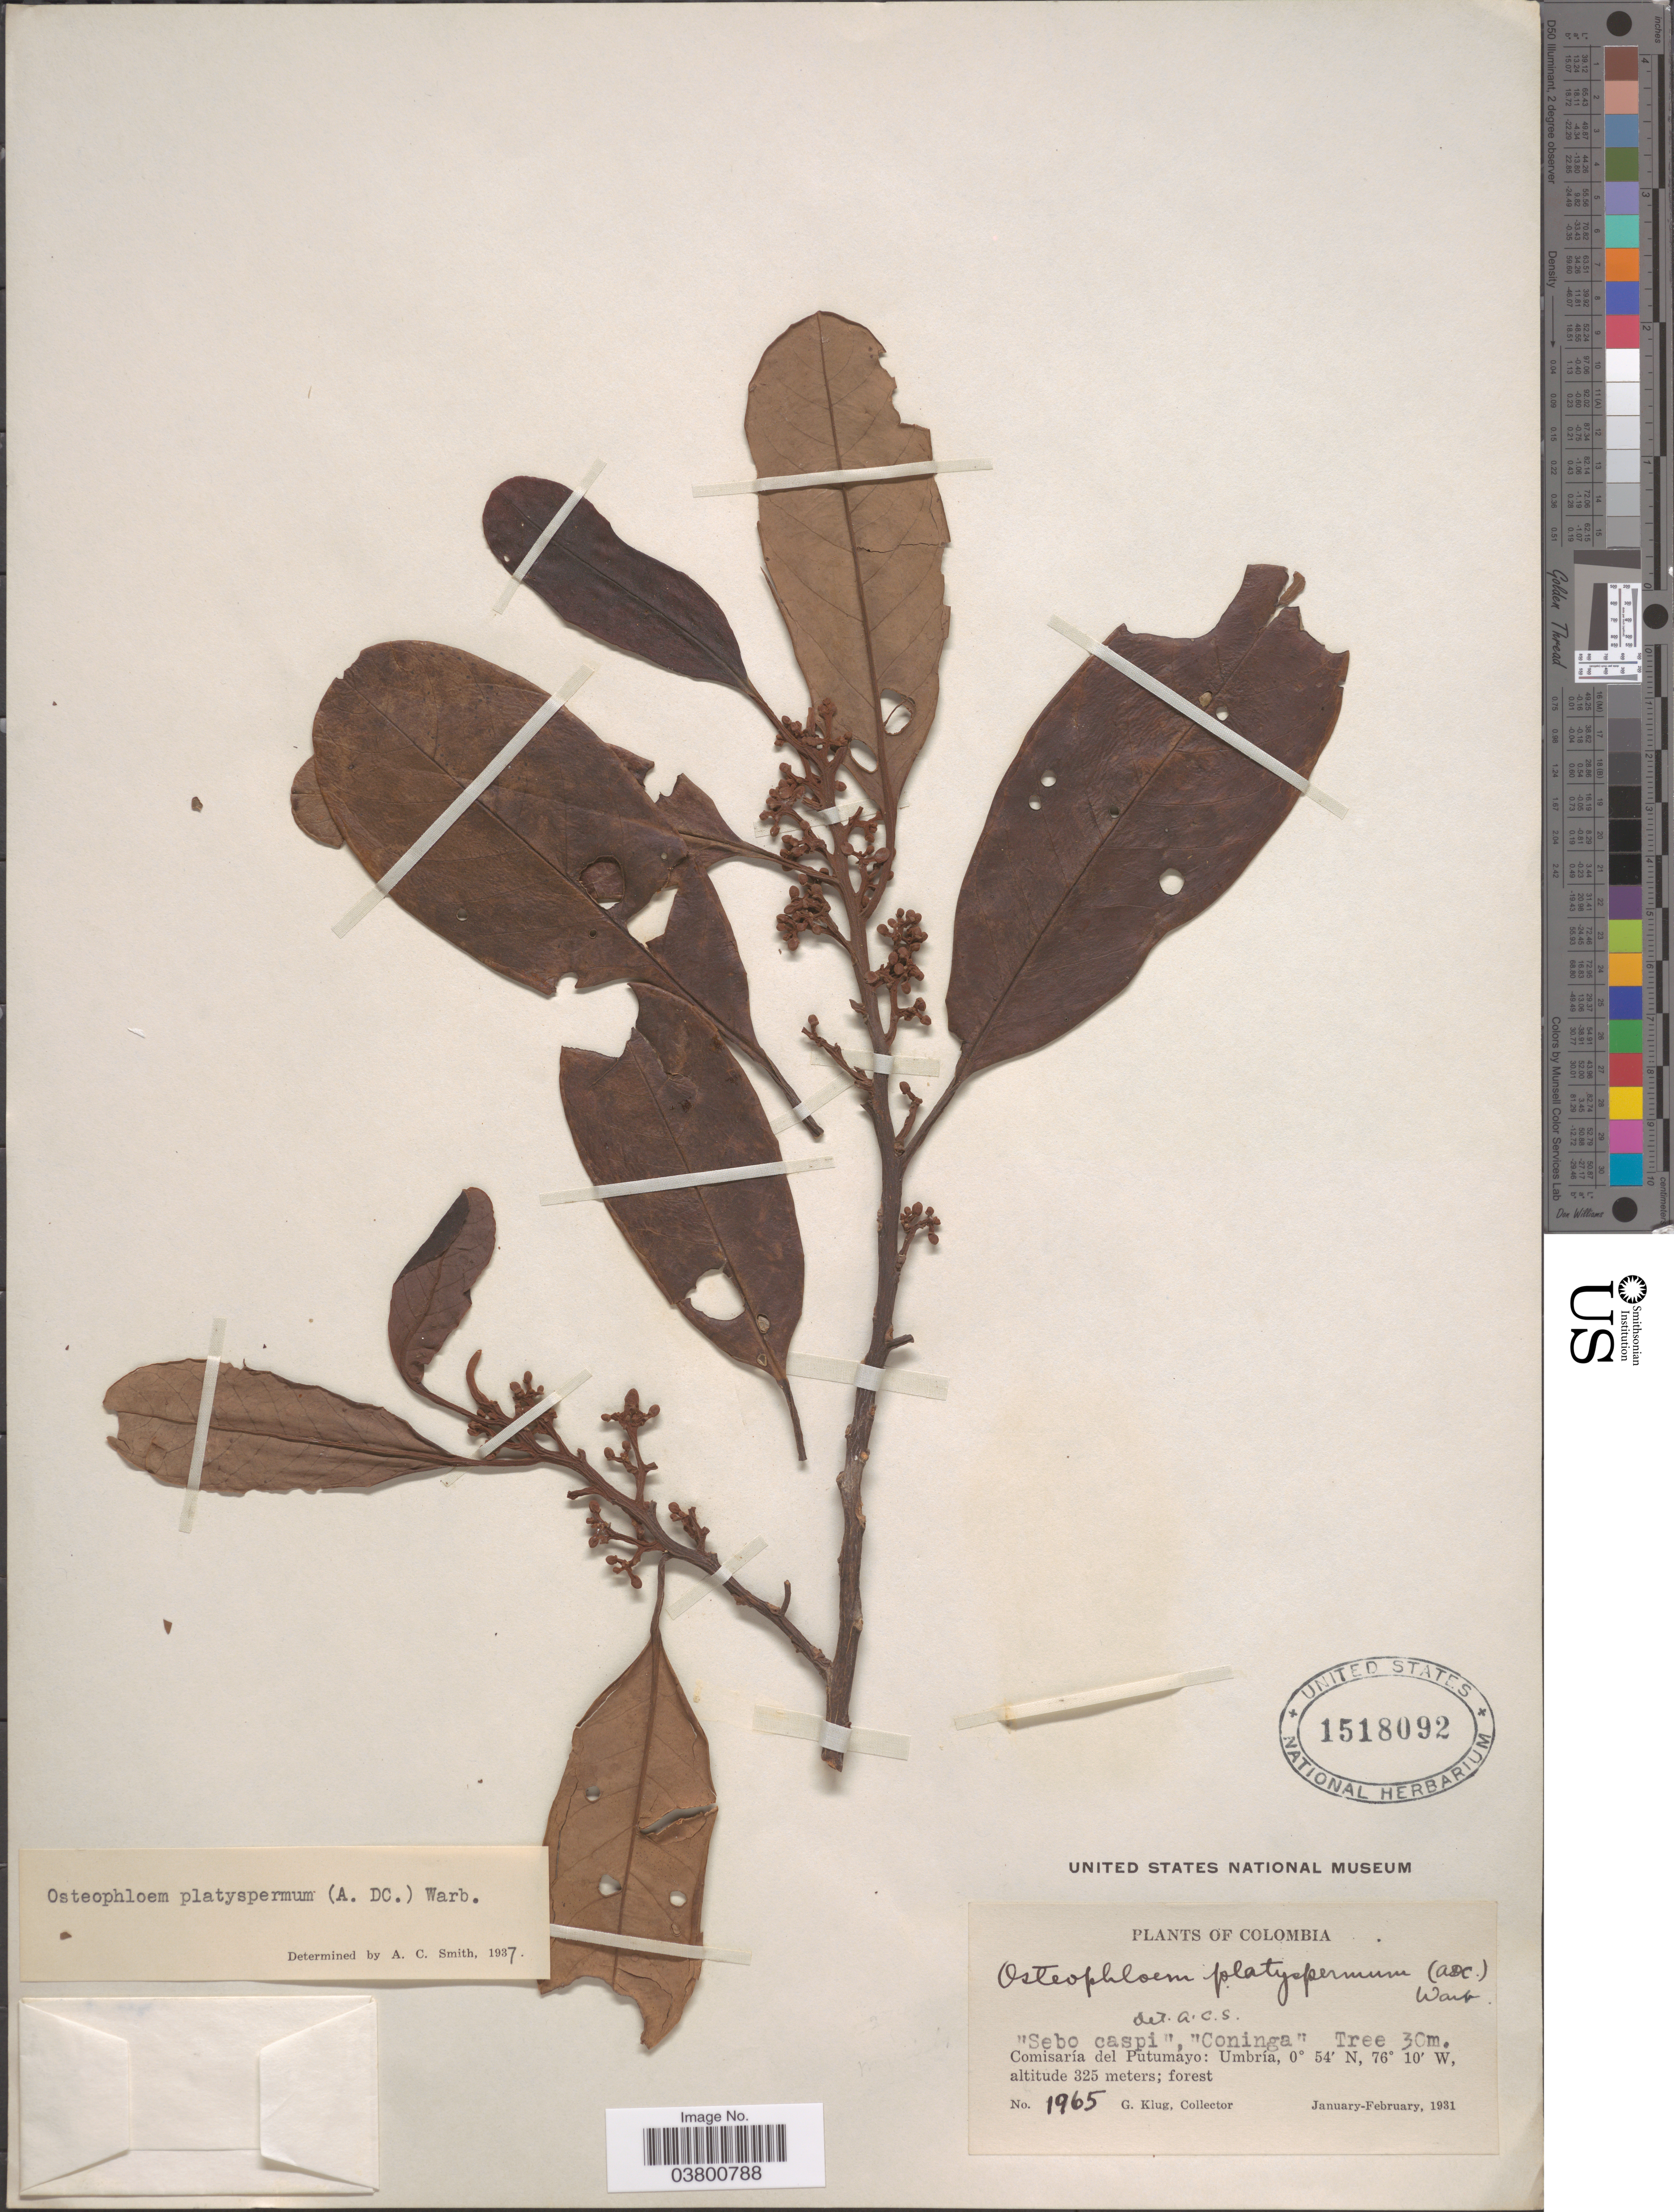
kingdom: Plantae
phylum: Tracheophyta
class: Magnoliopsida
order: Magnoliales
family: Myristicaceae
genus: Osteophloeum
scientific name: Osteophloeum platyspermum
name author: (A. DC.) Warb.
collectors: G. Klug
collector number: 1965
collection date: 1931-01/1931-02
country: Colombia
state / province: Putumayo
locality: Comisaría del Putumayo: Umbría.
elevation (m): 325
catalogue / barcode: US 1518092